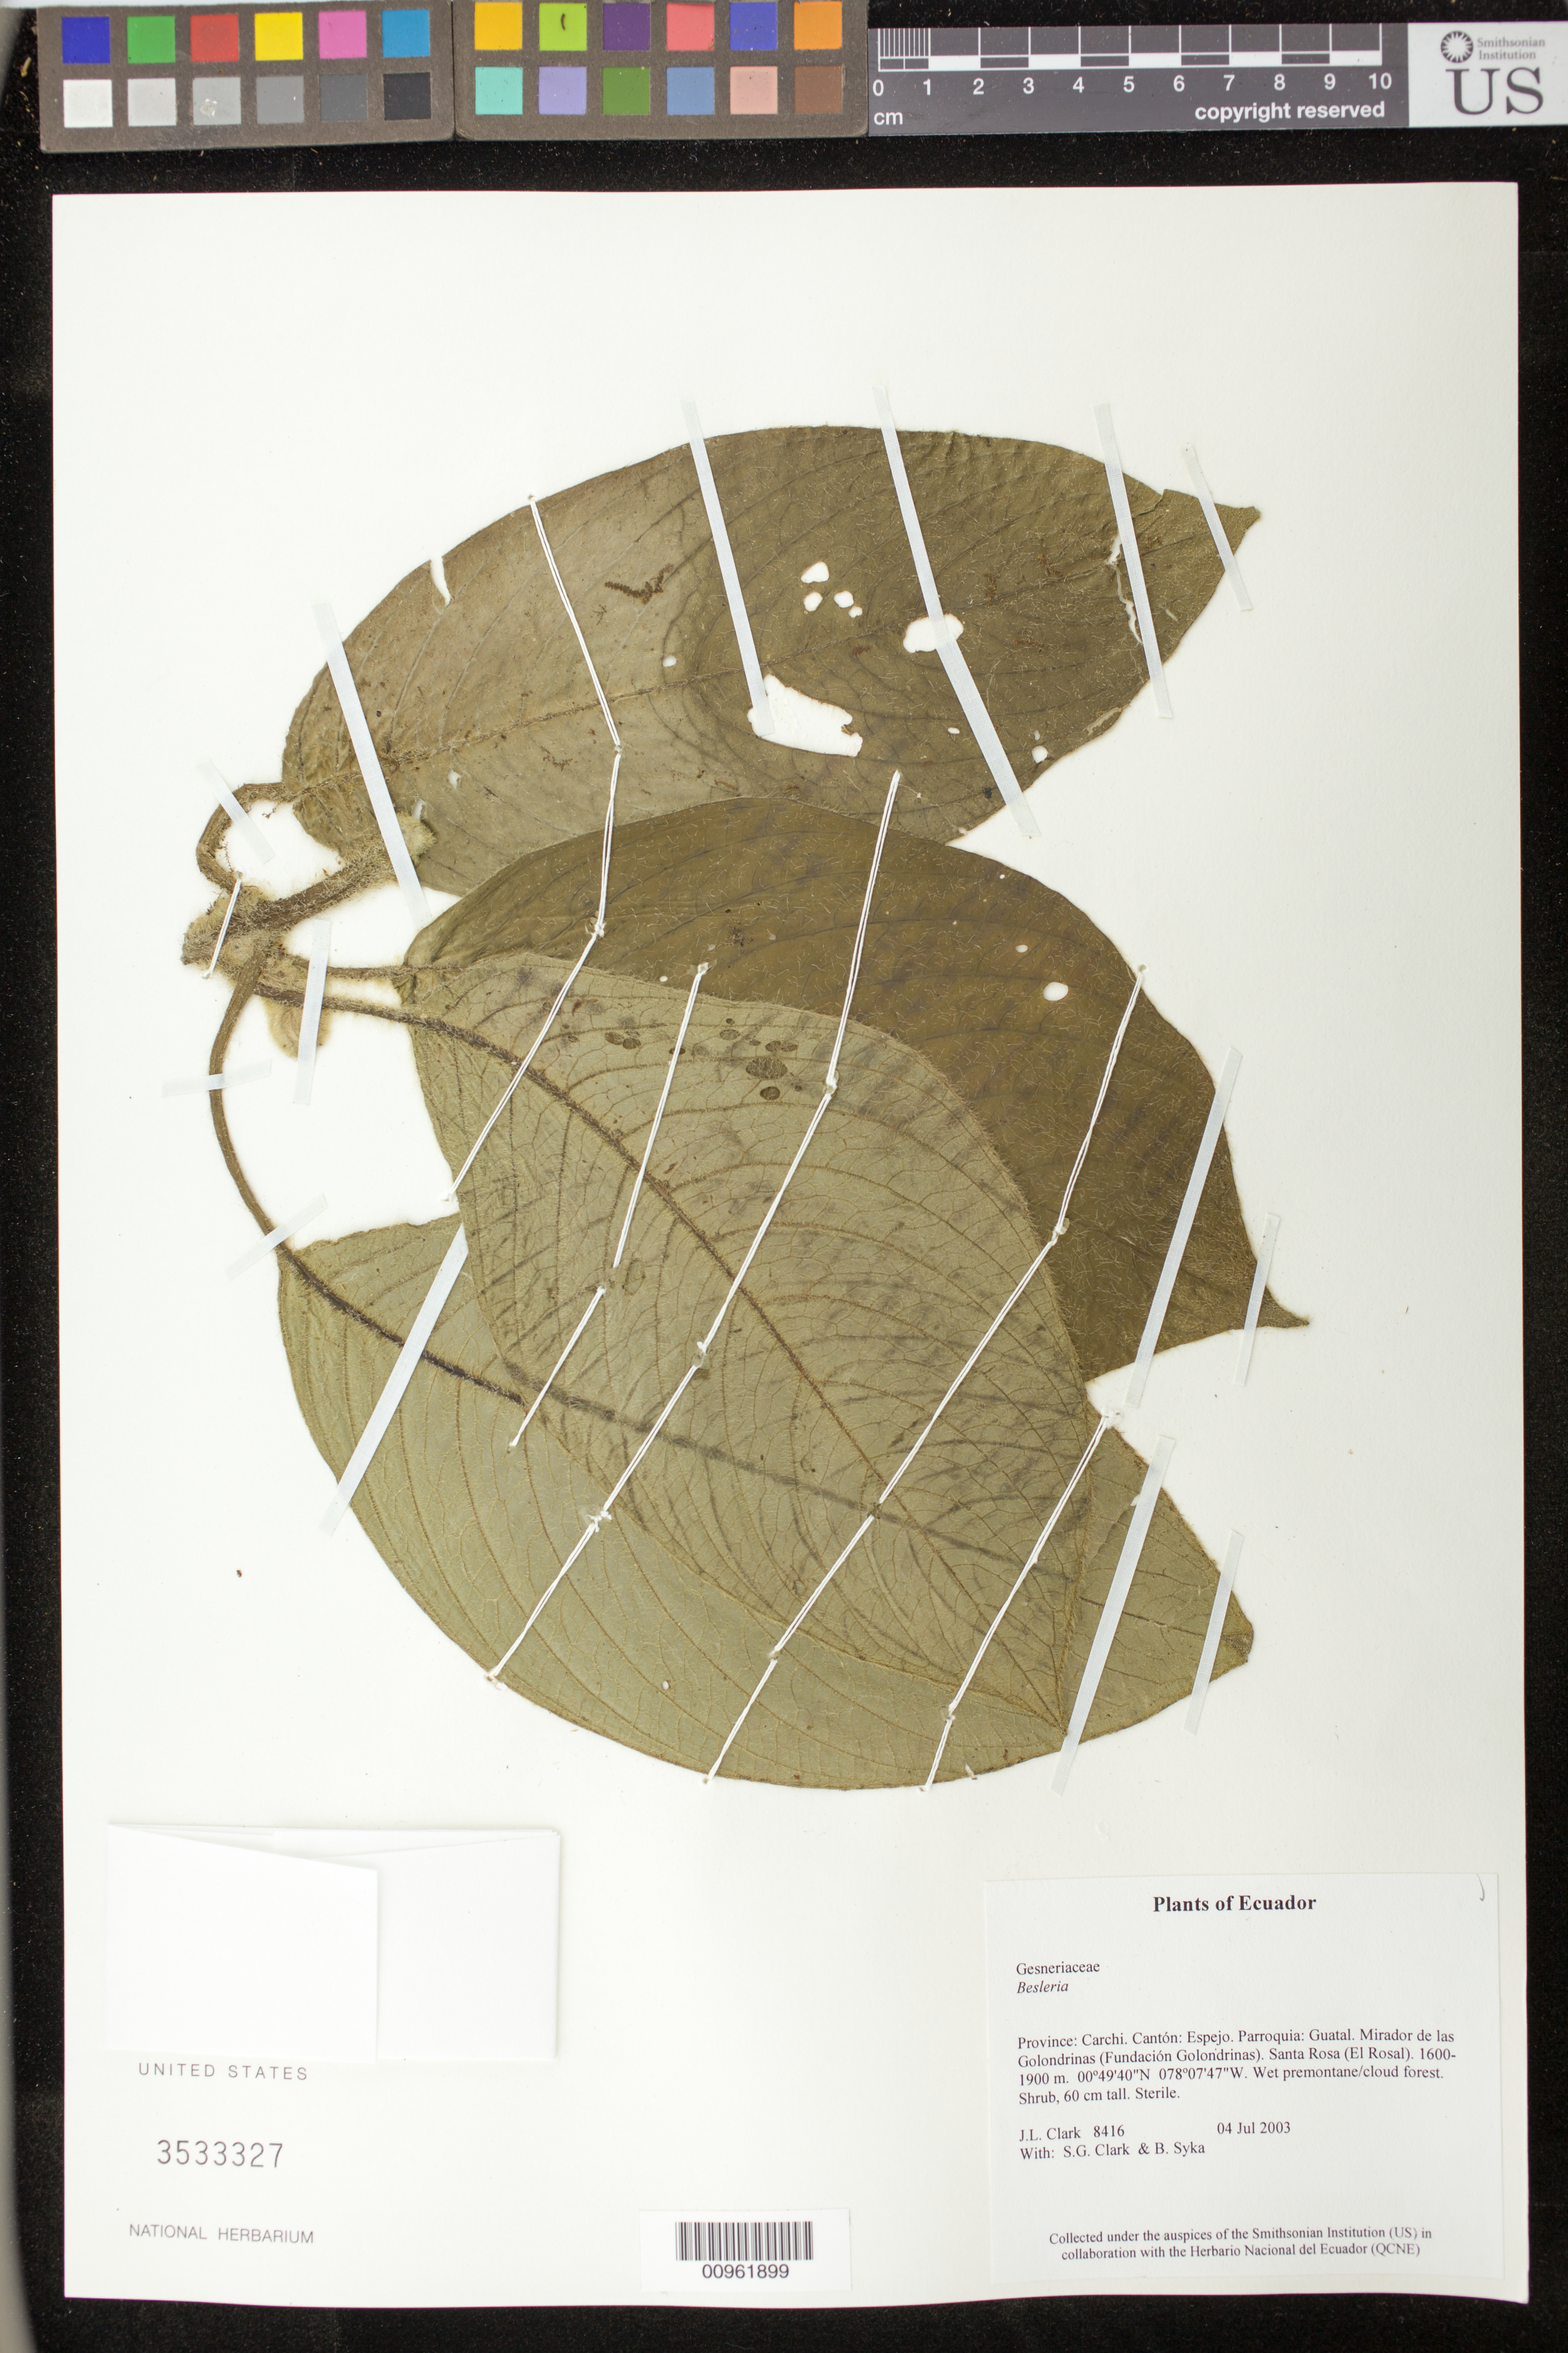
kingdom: Plantae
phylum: Tracheophyta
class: Magnoliopsida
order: Lamiales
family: Gesneriaceae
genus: Besleria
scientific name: Besleria sp.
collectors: J. L. Clark, S. G. Clark & B. Syka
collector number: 8416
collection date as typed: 04 Jul 2003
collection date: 2003-07-04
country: Ecuador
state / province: Carchi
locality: Espejo. Parroquia: Guatal. Mirador de las Golondrinas (Fundación Golondrinas). Santa Rosa (El Rosal).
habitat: Wet premontane/cloud forest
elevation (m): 1600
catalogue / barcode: US 3533327